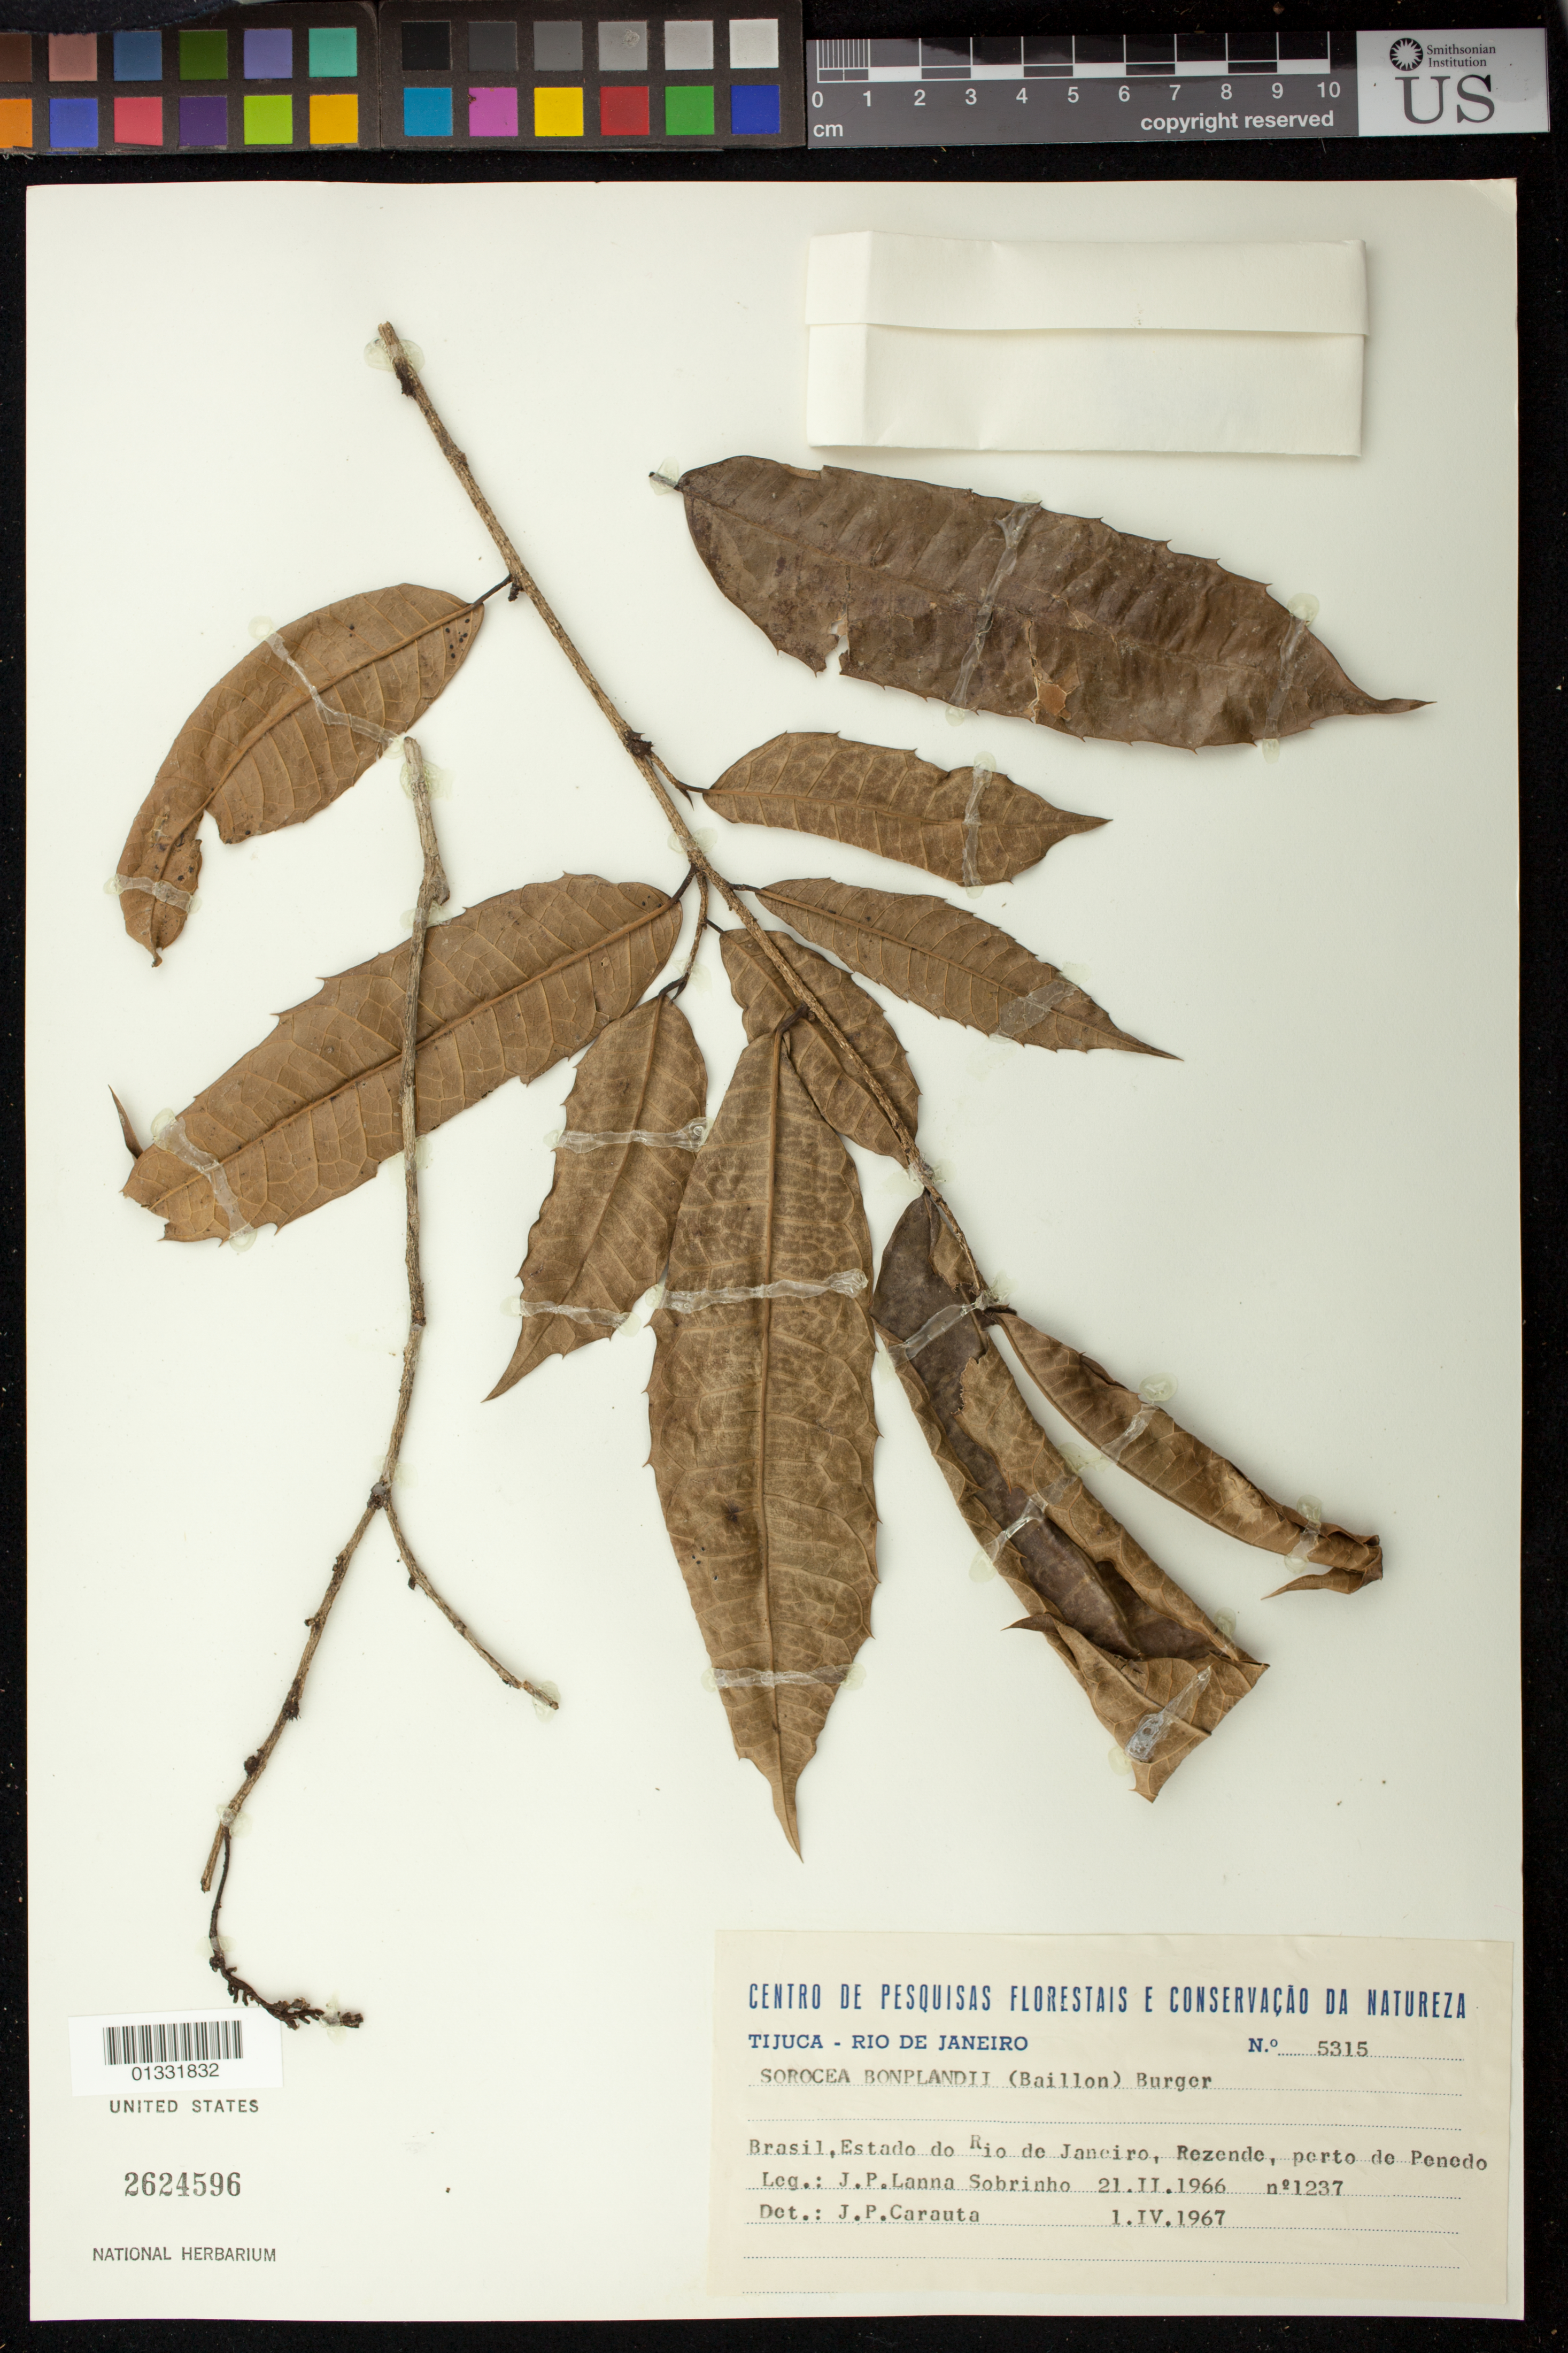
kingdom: Plantae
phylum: Tracheophyta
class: Magnoliopsida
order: Rosales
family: Moraceae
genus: Sorocea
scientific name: Sorocea bonplandii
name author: (Baill.) W.C. Burger et al.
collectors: J. P. P. Carauta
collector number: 1237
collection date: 1967-04-01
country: Brazil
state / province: Rio de Janeiro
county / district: Resende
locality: Perto de Penedo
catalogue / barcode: US 2624596